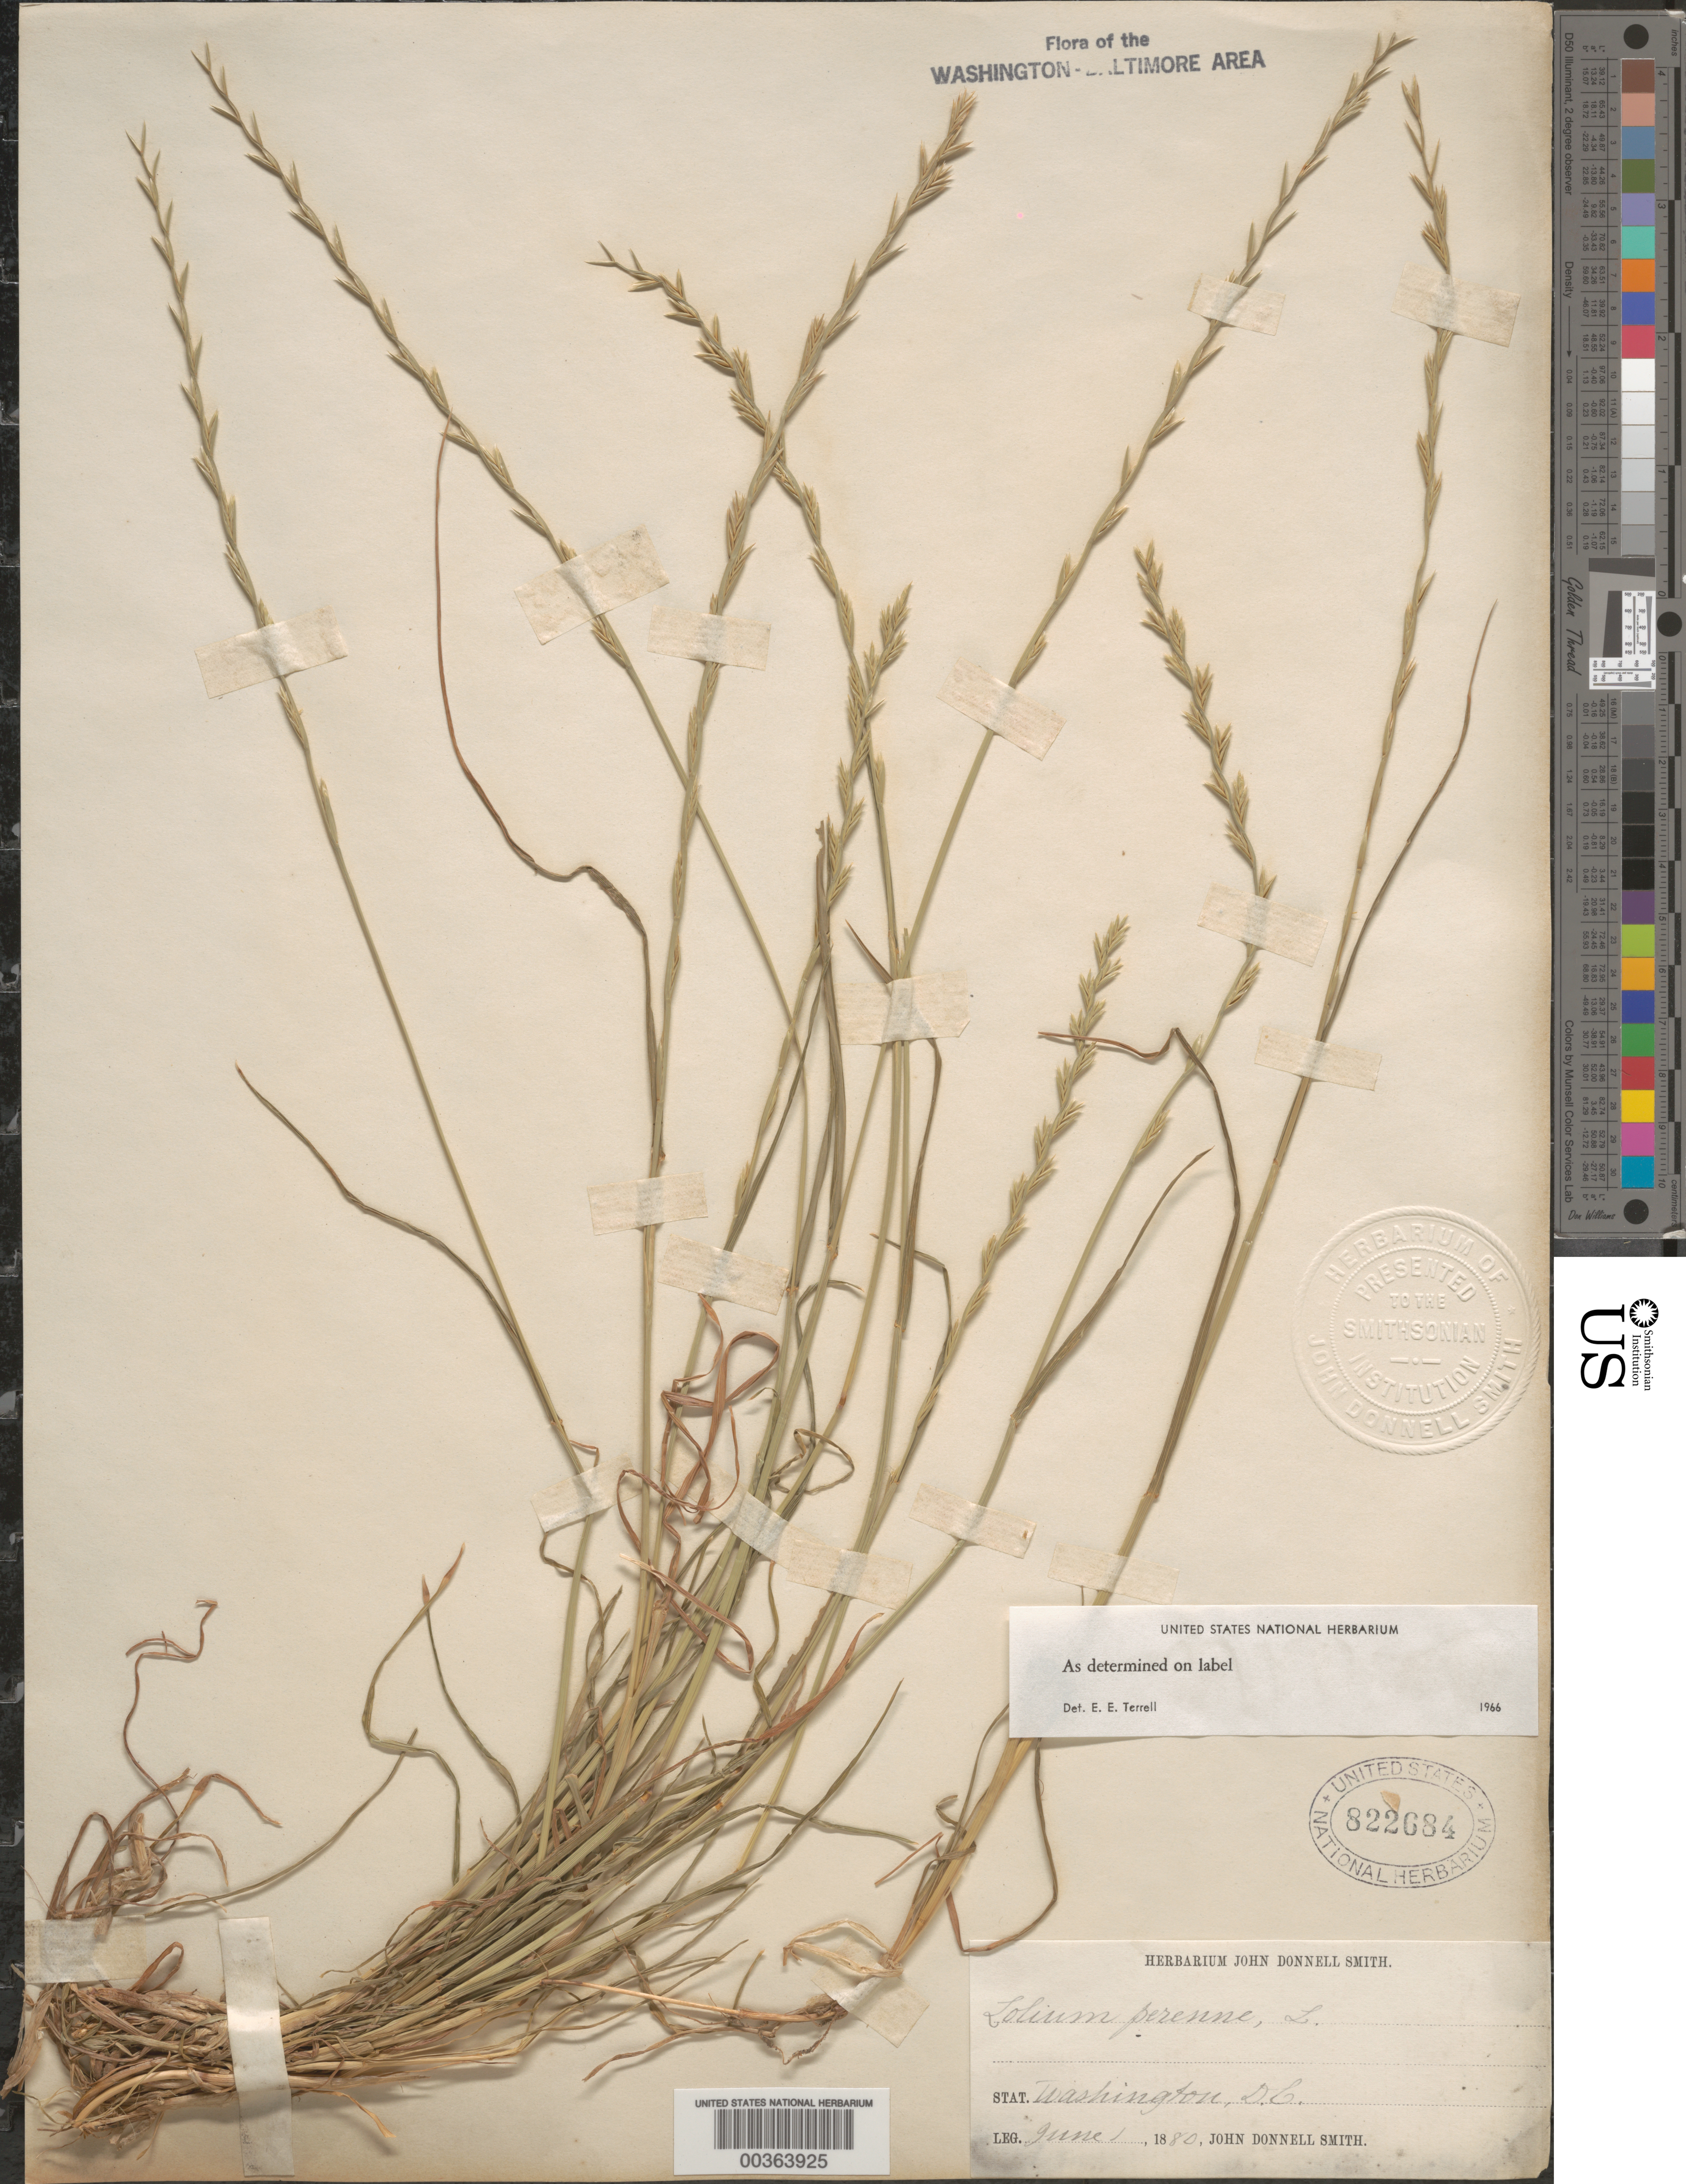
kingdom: Plantae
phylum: Tracheophyta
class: Liliopsida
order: Poales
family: Poaceae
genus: Lolium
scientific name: Lolium perenne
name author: L.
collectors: J. Donnell Smith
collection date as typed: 01 Jun 1880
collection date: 1880-06-01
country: United States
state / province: District of Columbia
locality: Washington DC area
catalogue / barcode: US 822684